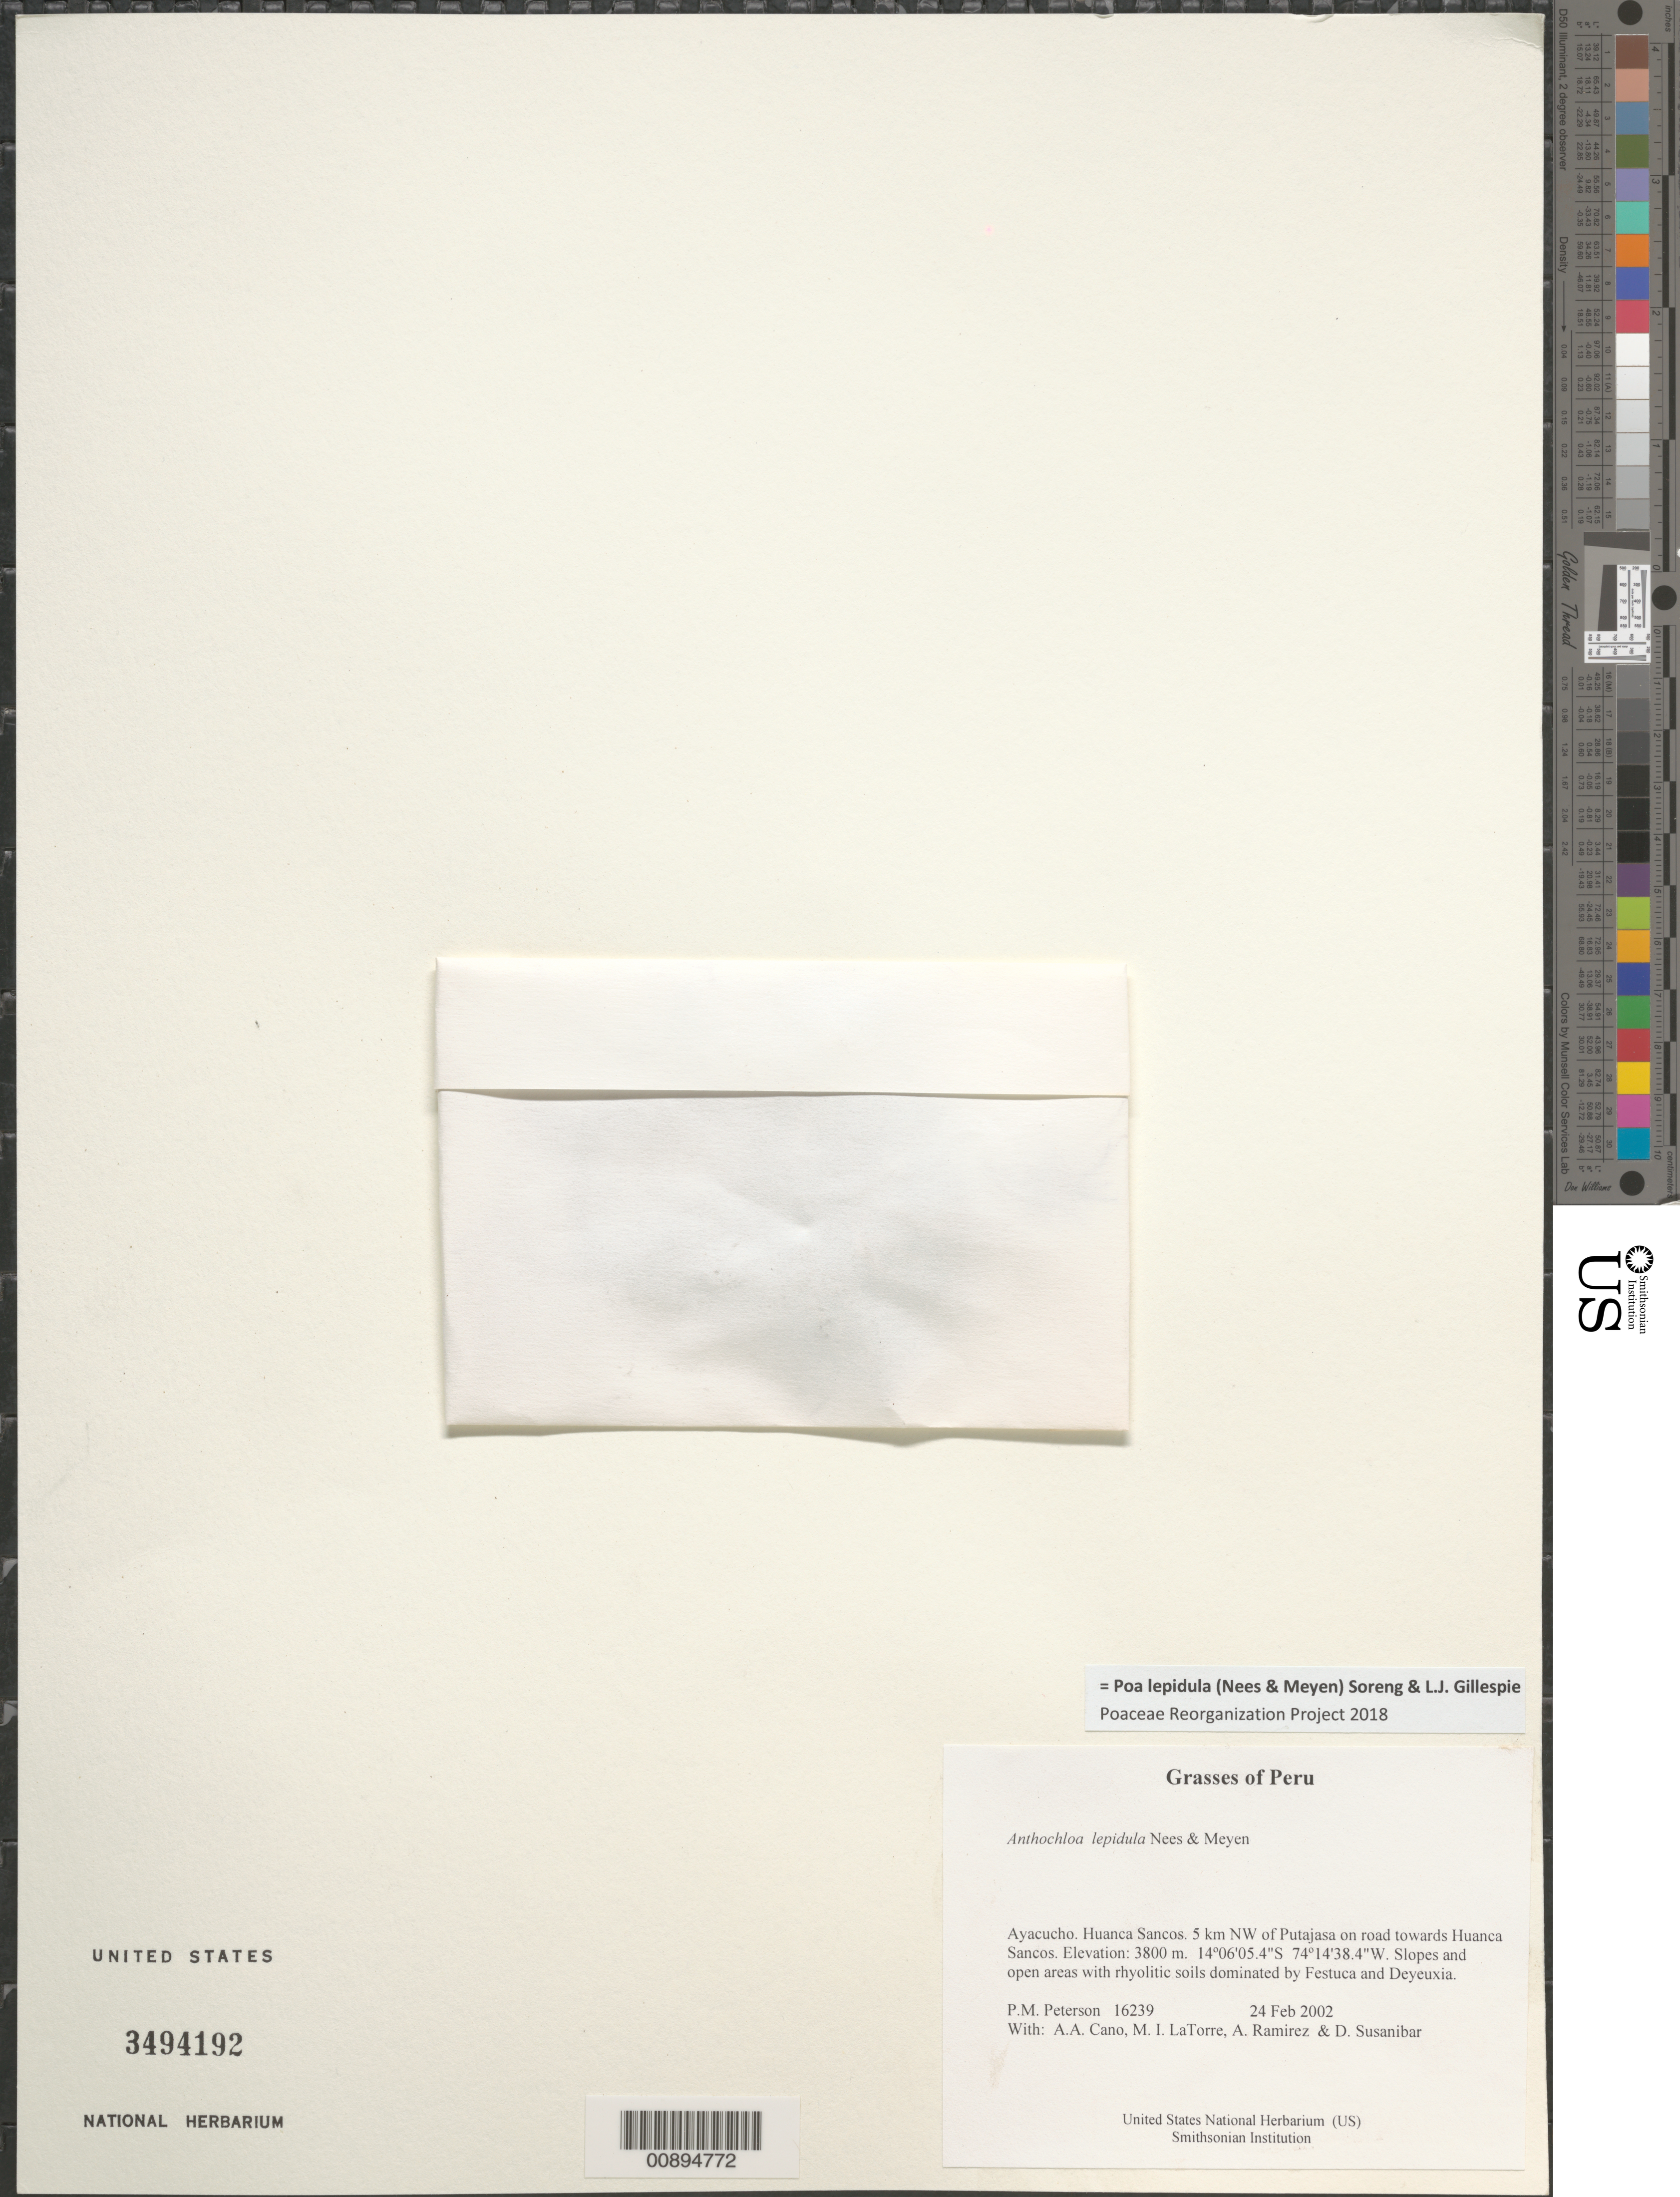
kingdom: Plantae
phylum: Tracheophyta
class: Liliopsida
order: Poales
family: Poaceae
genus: Poa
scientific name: Poa lepidula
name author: (Nees & Meyen) Soreng & L.J. Gillespie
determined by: Poaceae Reorganization Project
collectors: P. M. Peterson, A. Cano, M. I. La Torre, A. Ramírez & D. Susanibar Cruz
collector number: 16239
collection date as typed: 24 Feb 2002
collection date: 2002-02-24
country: Peru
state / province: Ayacucho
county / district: Huanca Sancos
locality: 5 km NW of Putajasa on road towards Huanca Sancos.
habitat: Slopes and open areas with rhyolitic soils dominated by ~Festuca and Deyeuxia~.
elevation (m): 3800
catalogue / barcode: US 3494192